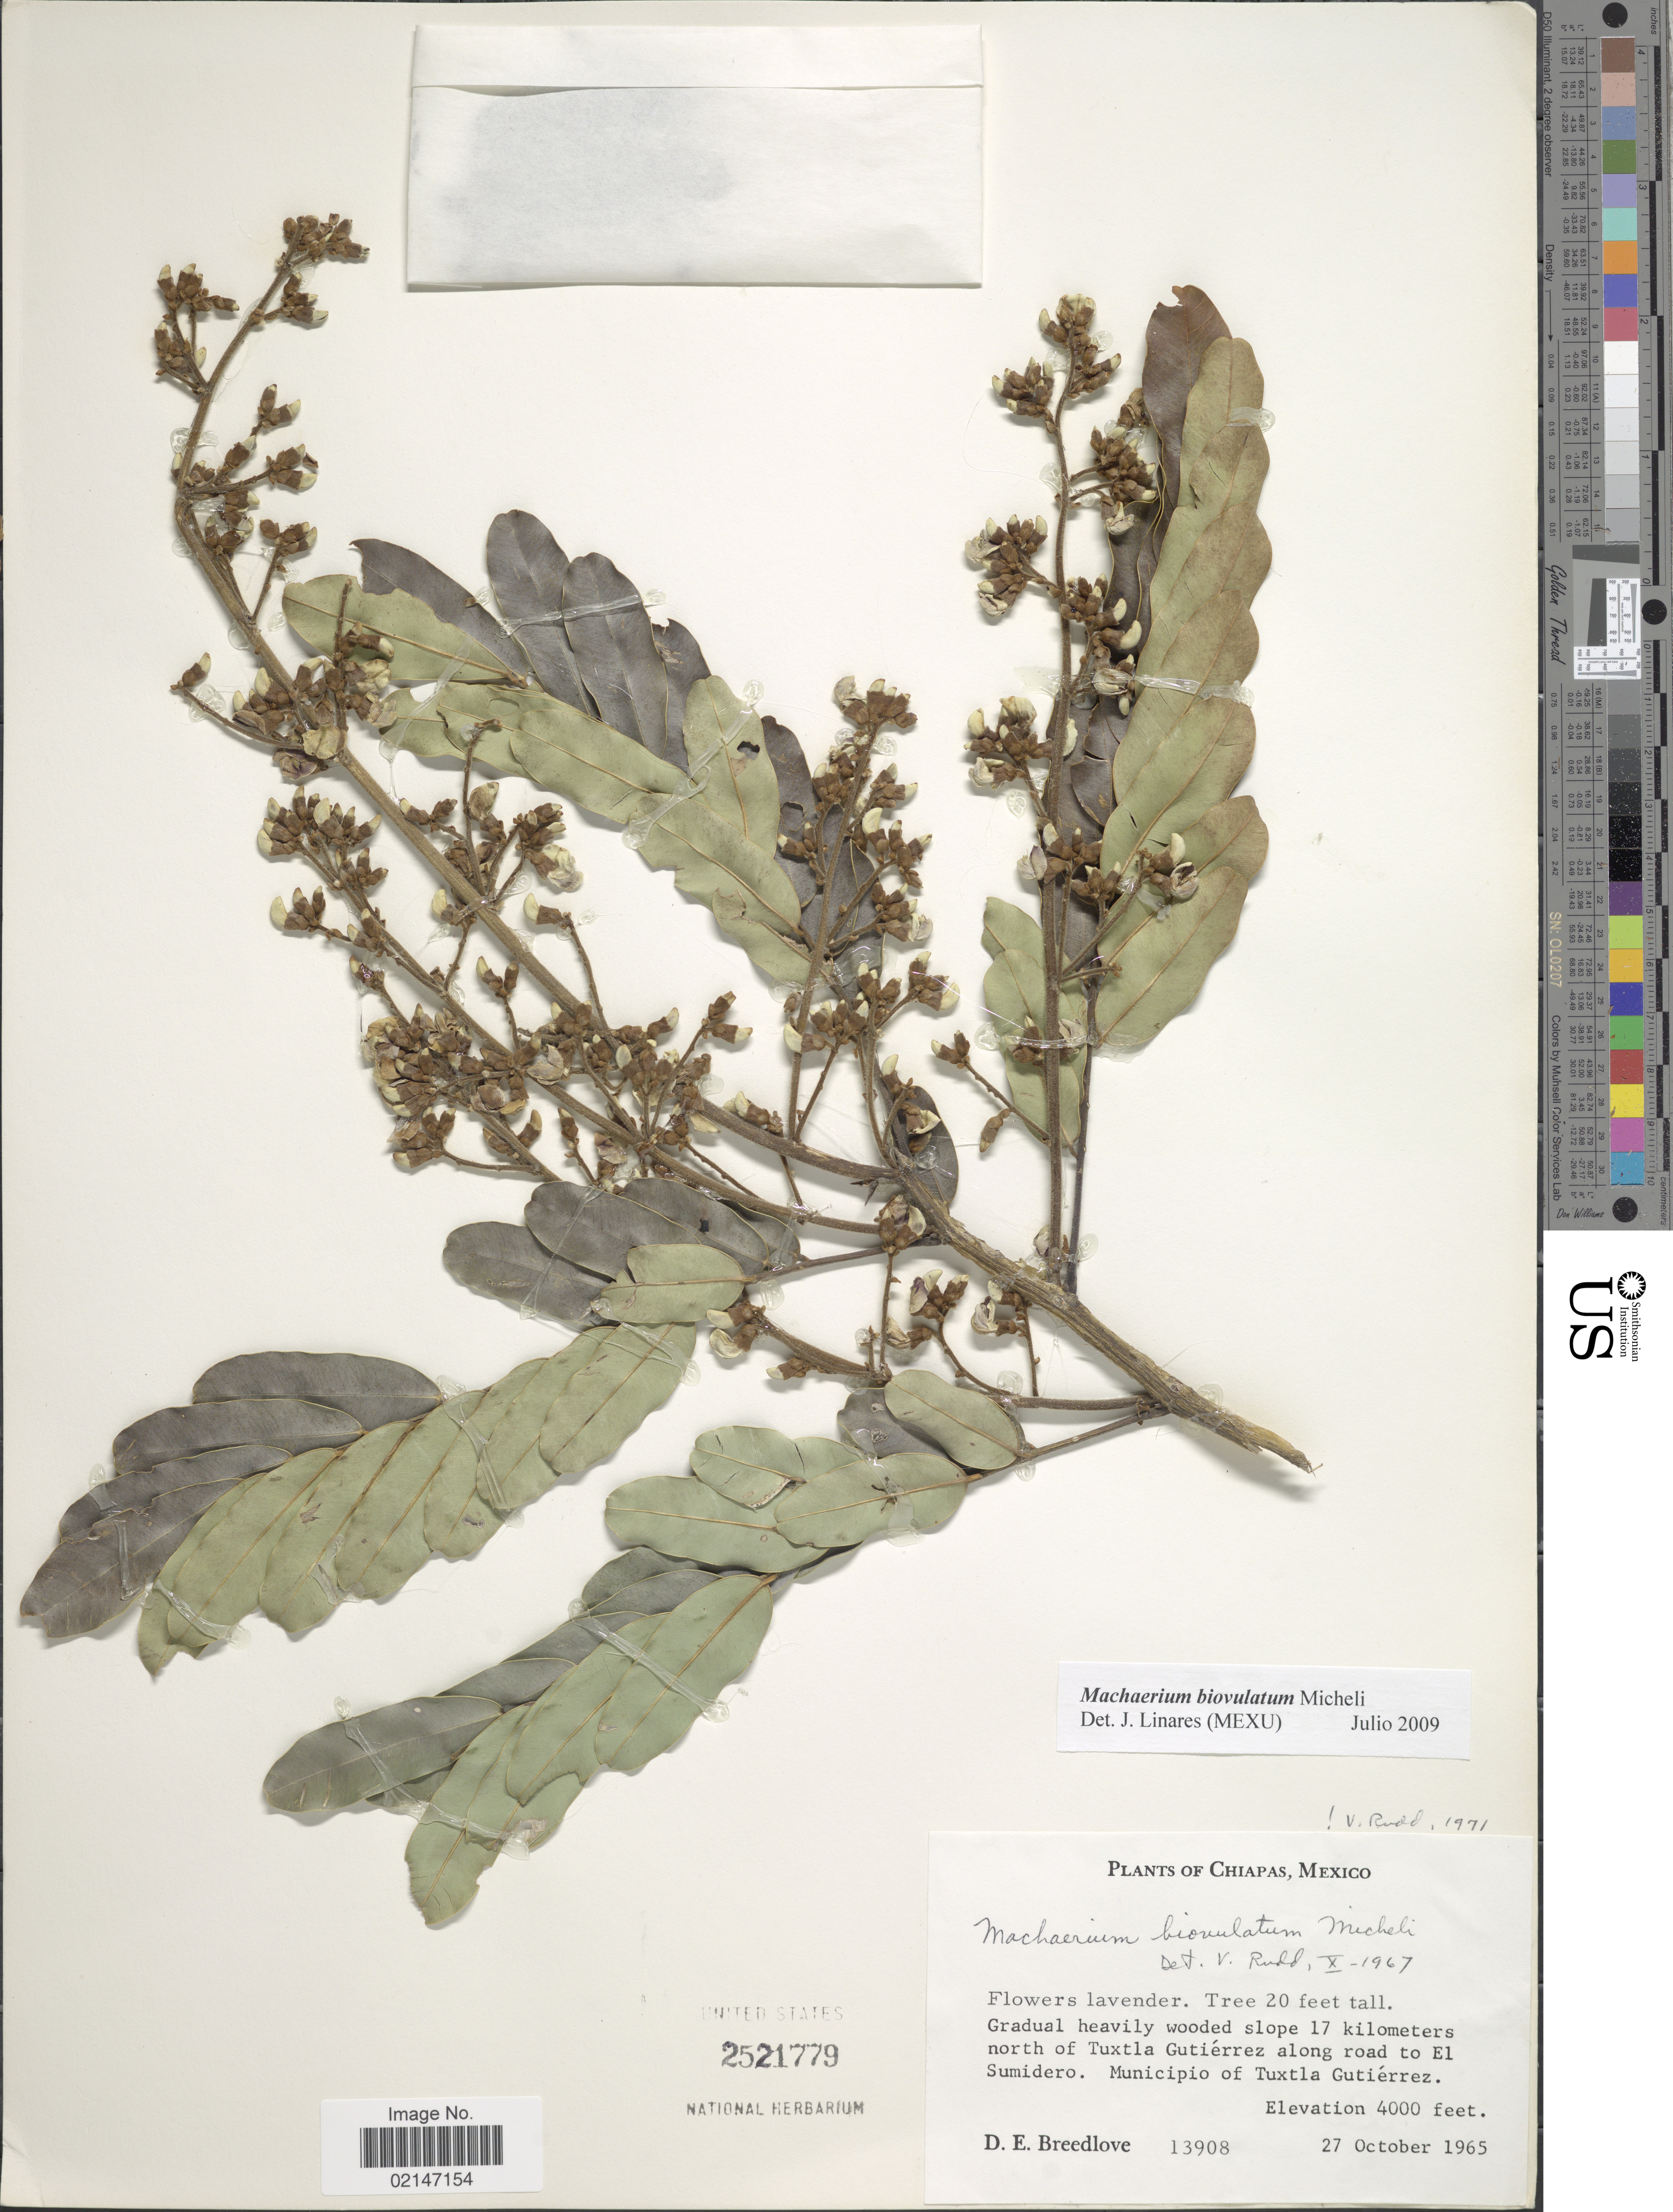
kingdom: Plantae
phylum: Tracheophyta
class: Magnoliopsida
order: Fabales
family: Fabaceae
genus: Machaerium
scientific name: Machaerium biovulatum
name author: Micheli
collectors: D. E. Breedlove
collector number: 13908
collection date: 1965-10-27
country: Mexico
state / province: Chiapas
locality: Gradual heavily wooded slope 17 kilomters north of Tuxtla Gutierrez along road to El Sumidero, Municipio of Tuxtla Gutierrez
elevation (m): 1219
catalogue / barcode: US 2521779